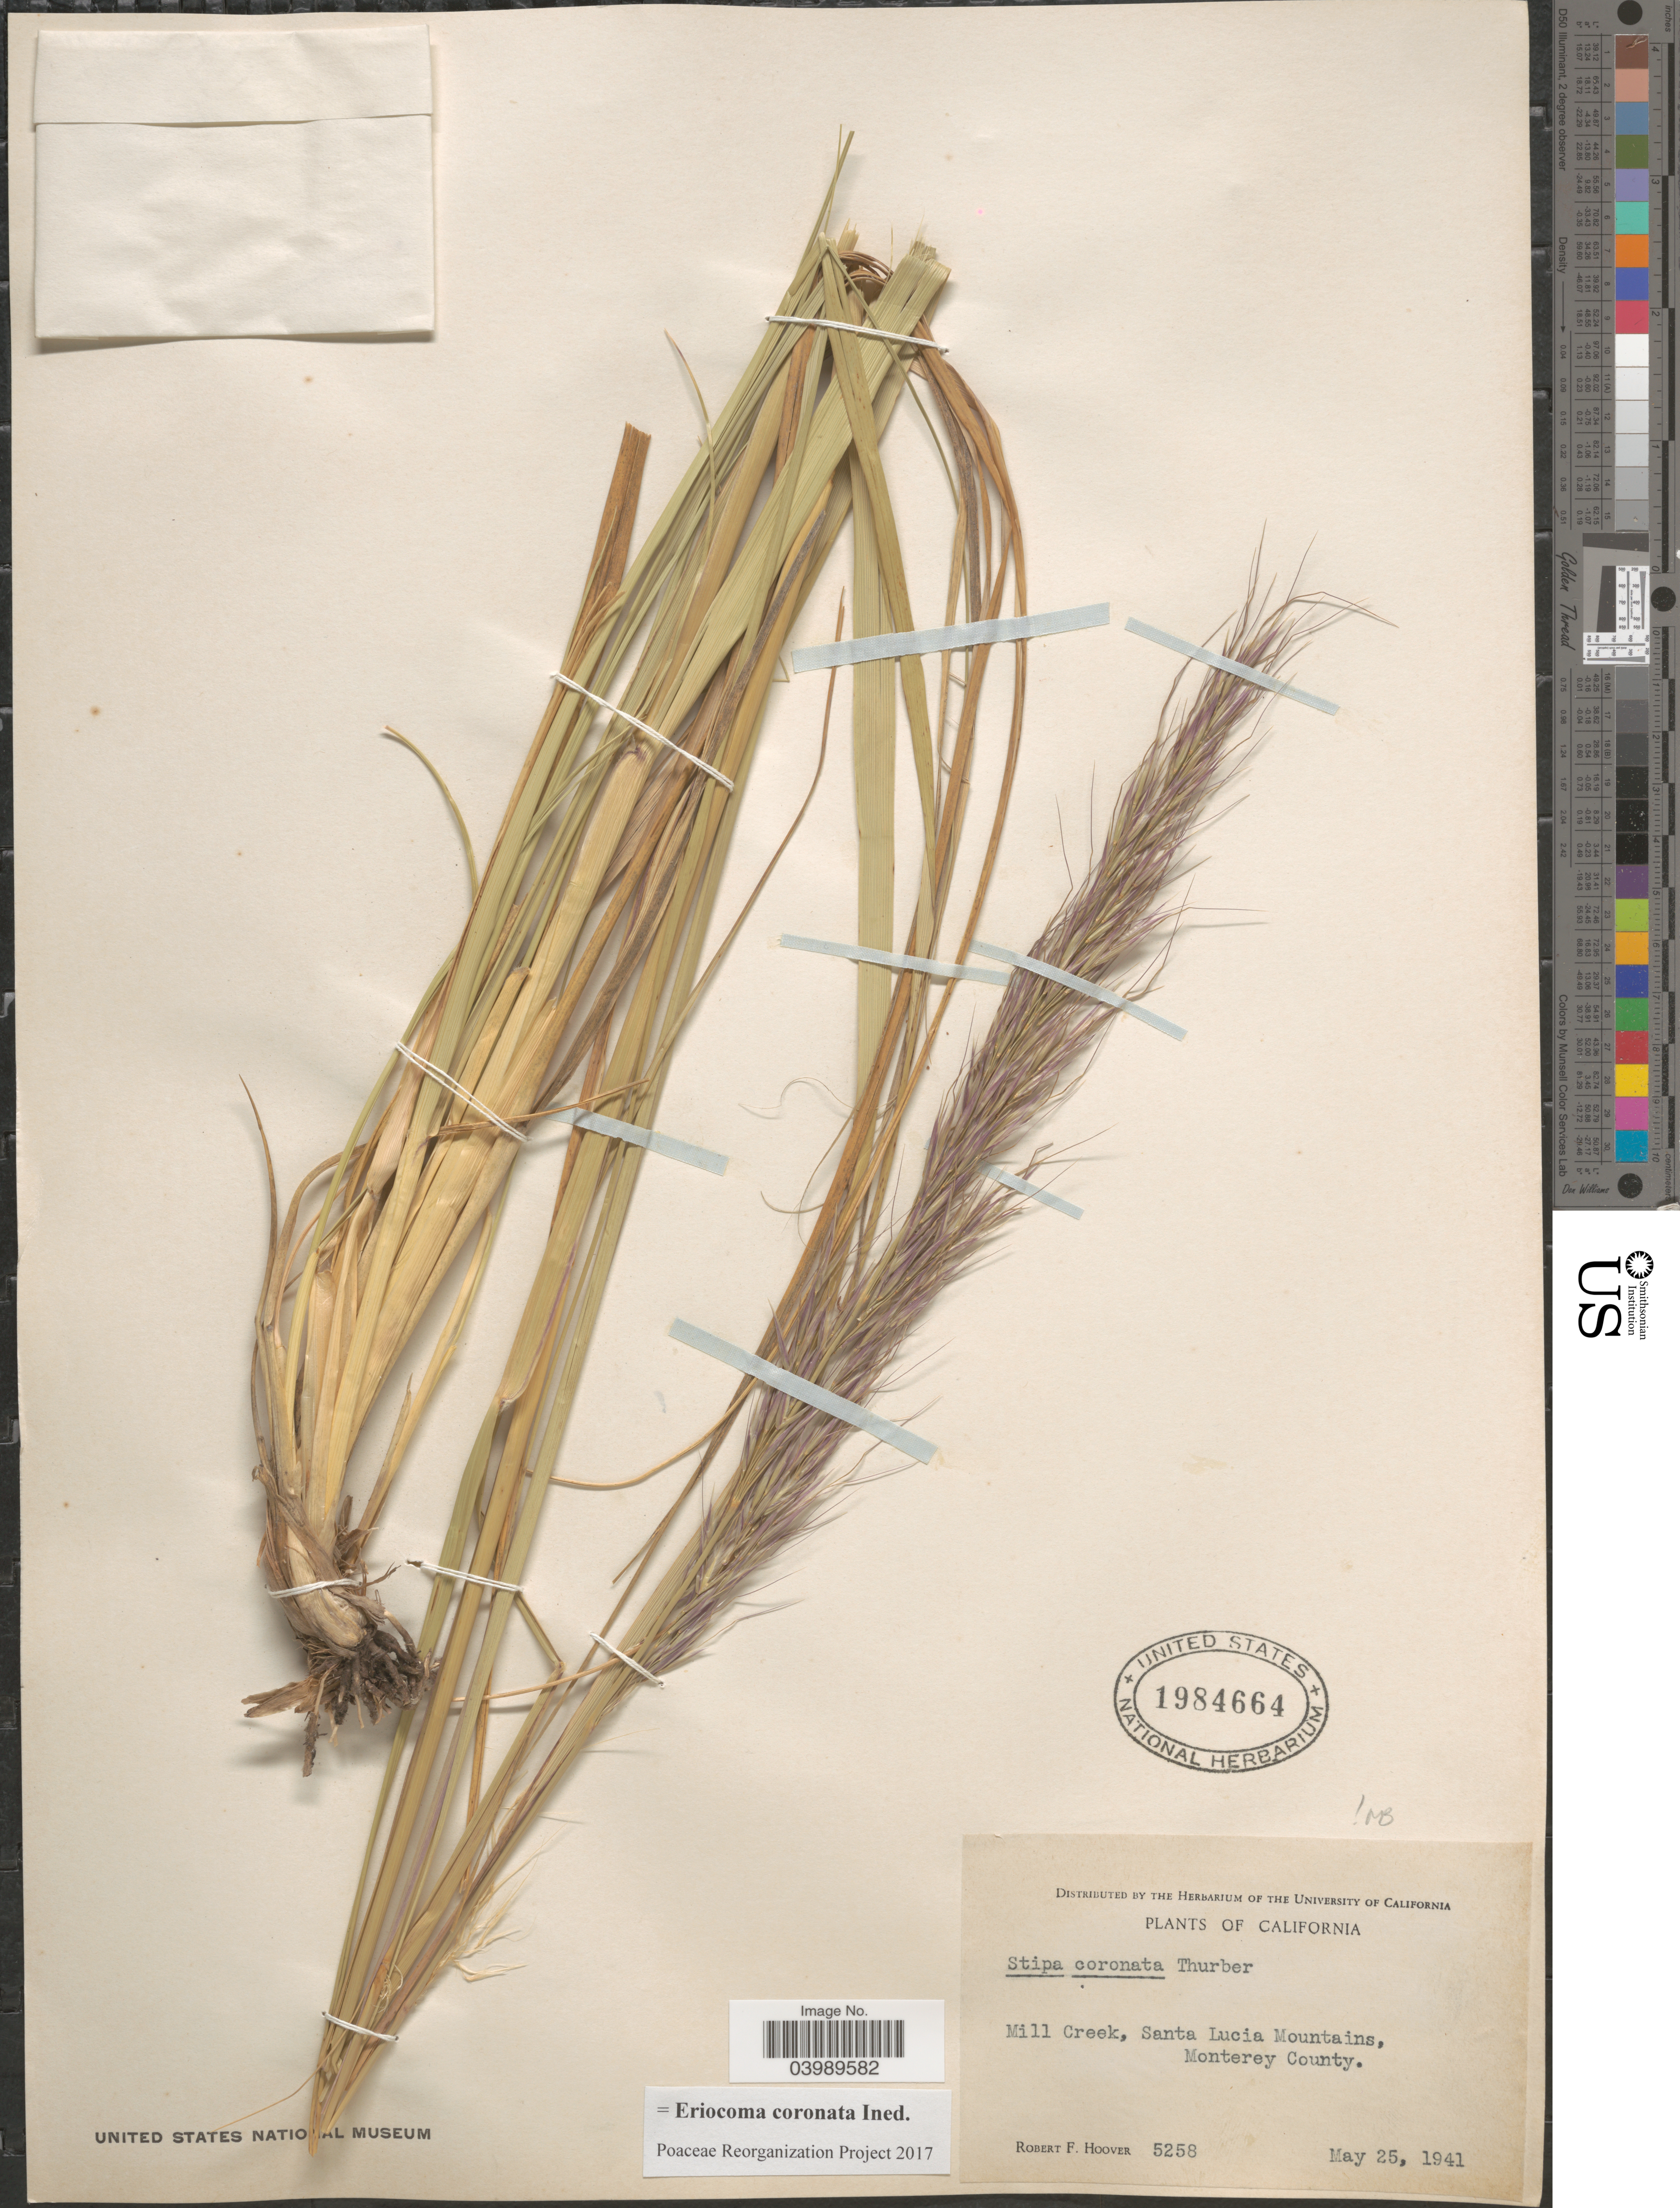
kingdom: Plantae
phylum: Tracheophyta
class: Liliopsida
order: Poales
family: Poaceae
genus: Eriocoma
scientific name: Eriocoma coronata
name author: (Thurb.) Romasch.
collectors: R. F. Hoover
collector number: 5258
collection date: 1941-05-25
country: United States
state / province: California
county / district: Monterey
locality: Mill Creek, Santa Lucia Mountains, Monterey County.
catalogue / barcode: US 1984664